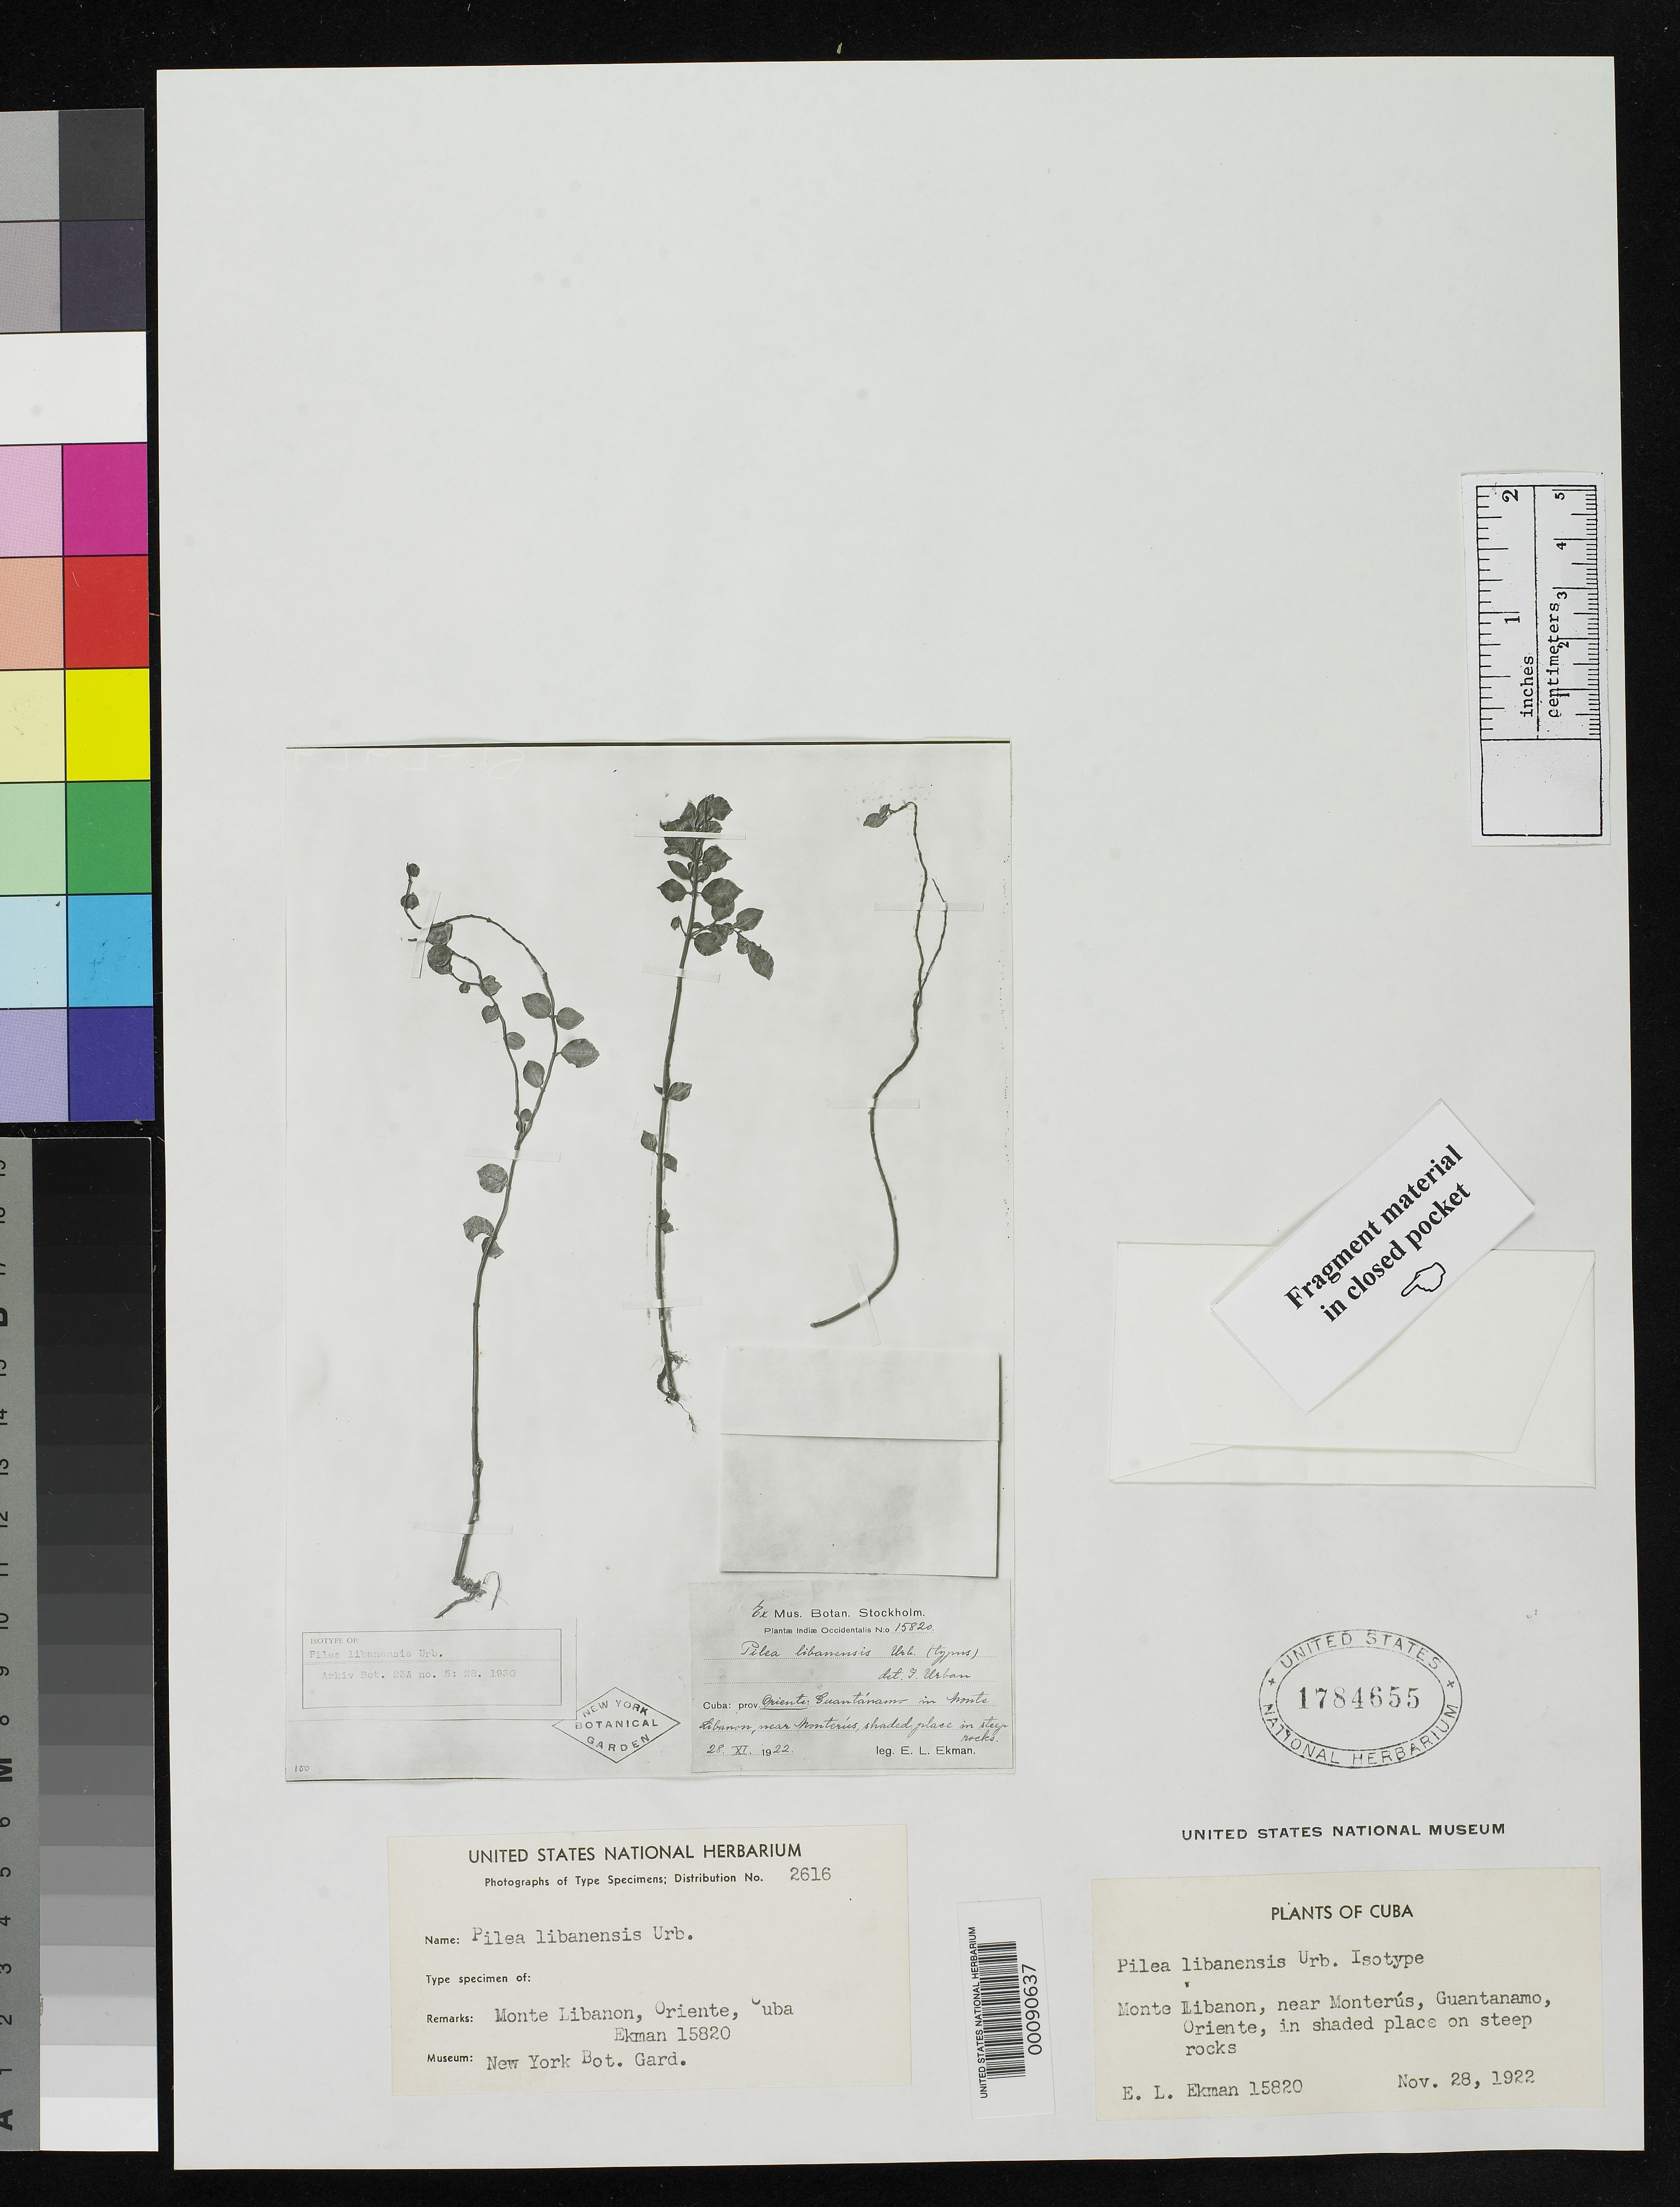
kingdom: Plantae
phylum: Tracheophyta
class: Magnoliopsida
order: Rosales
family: Urticaceae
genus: Pilea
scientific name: Pilea libanensis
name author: Urb.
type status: Type Fragment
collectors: E. L. Ekman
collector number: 15820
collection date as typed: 28 Nov 1922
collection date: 1922-11-28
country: Cuba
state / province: Oriente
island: Greater Antilles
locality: Mt. Libanon, near Monterus, Guantanamo.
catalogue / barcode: US 1784655